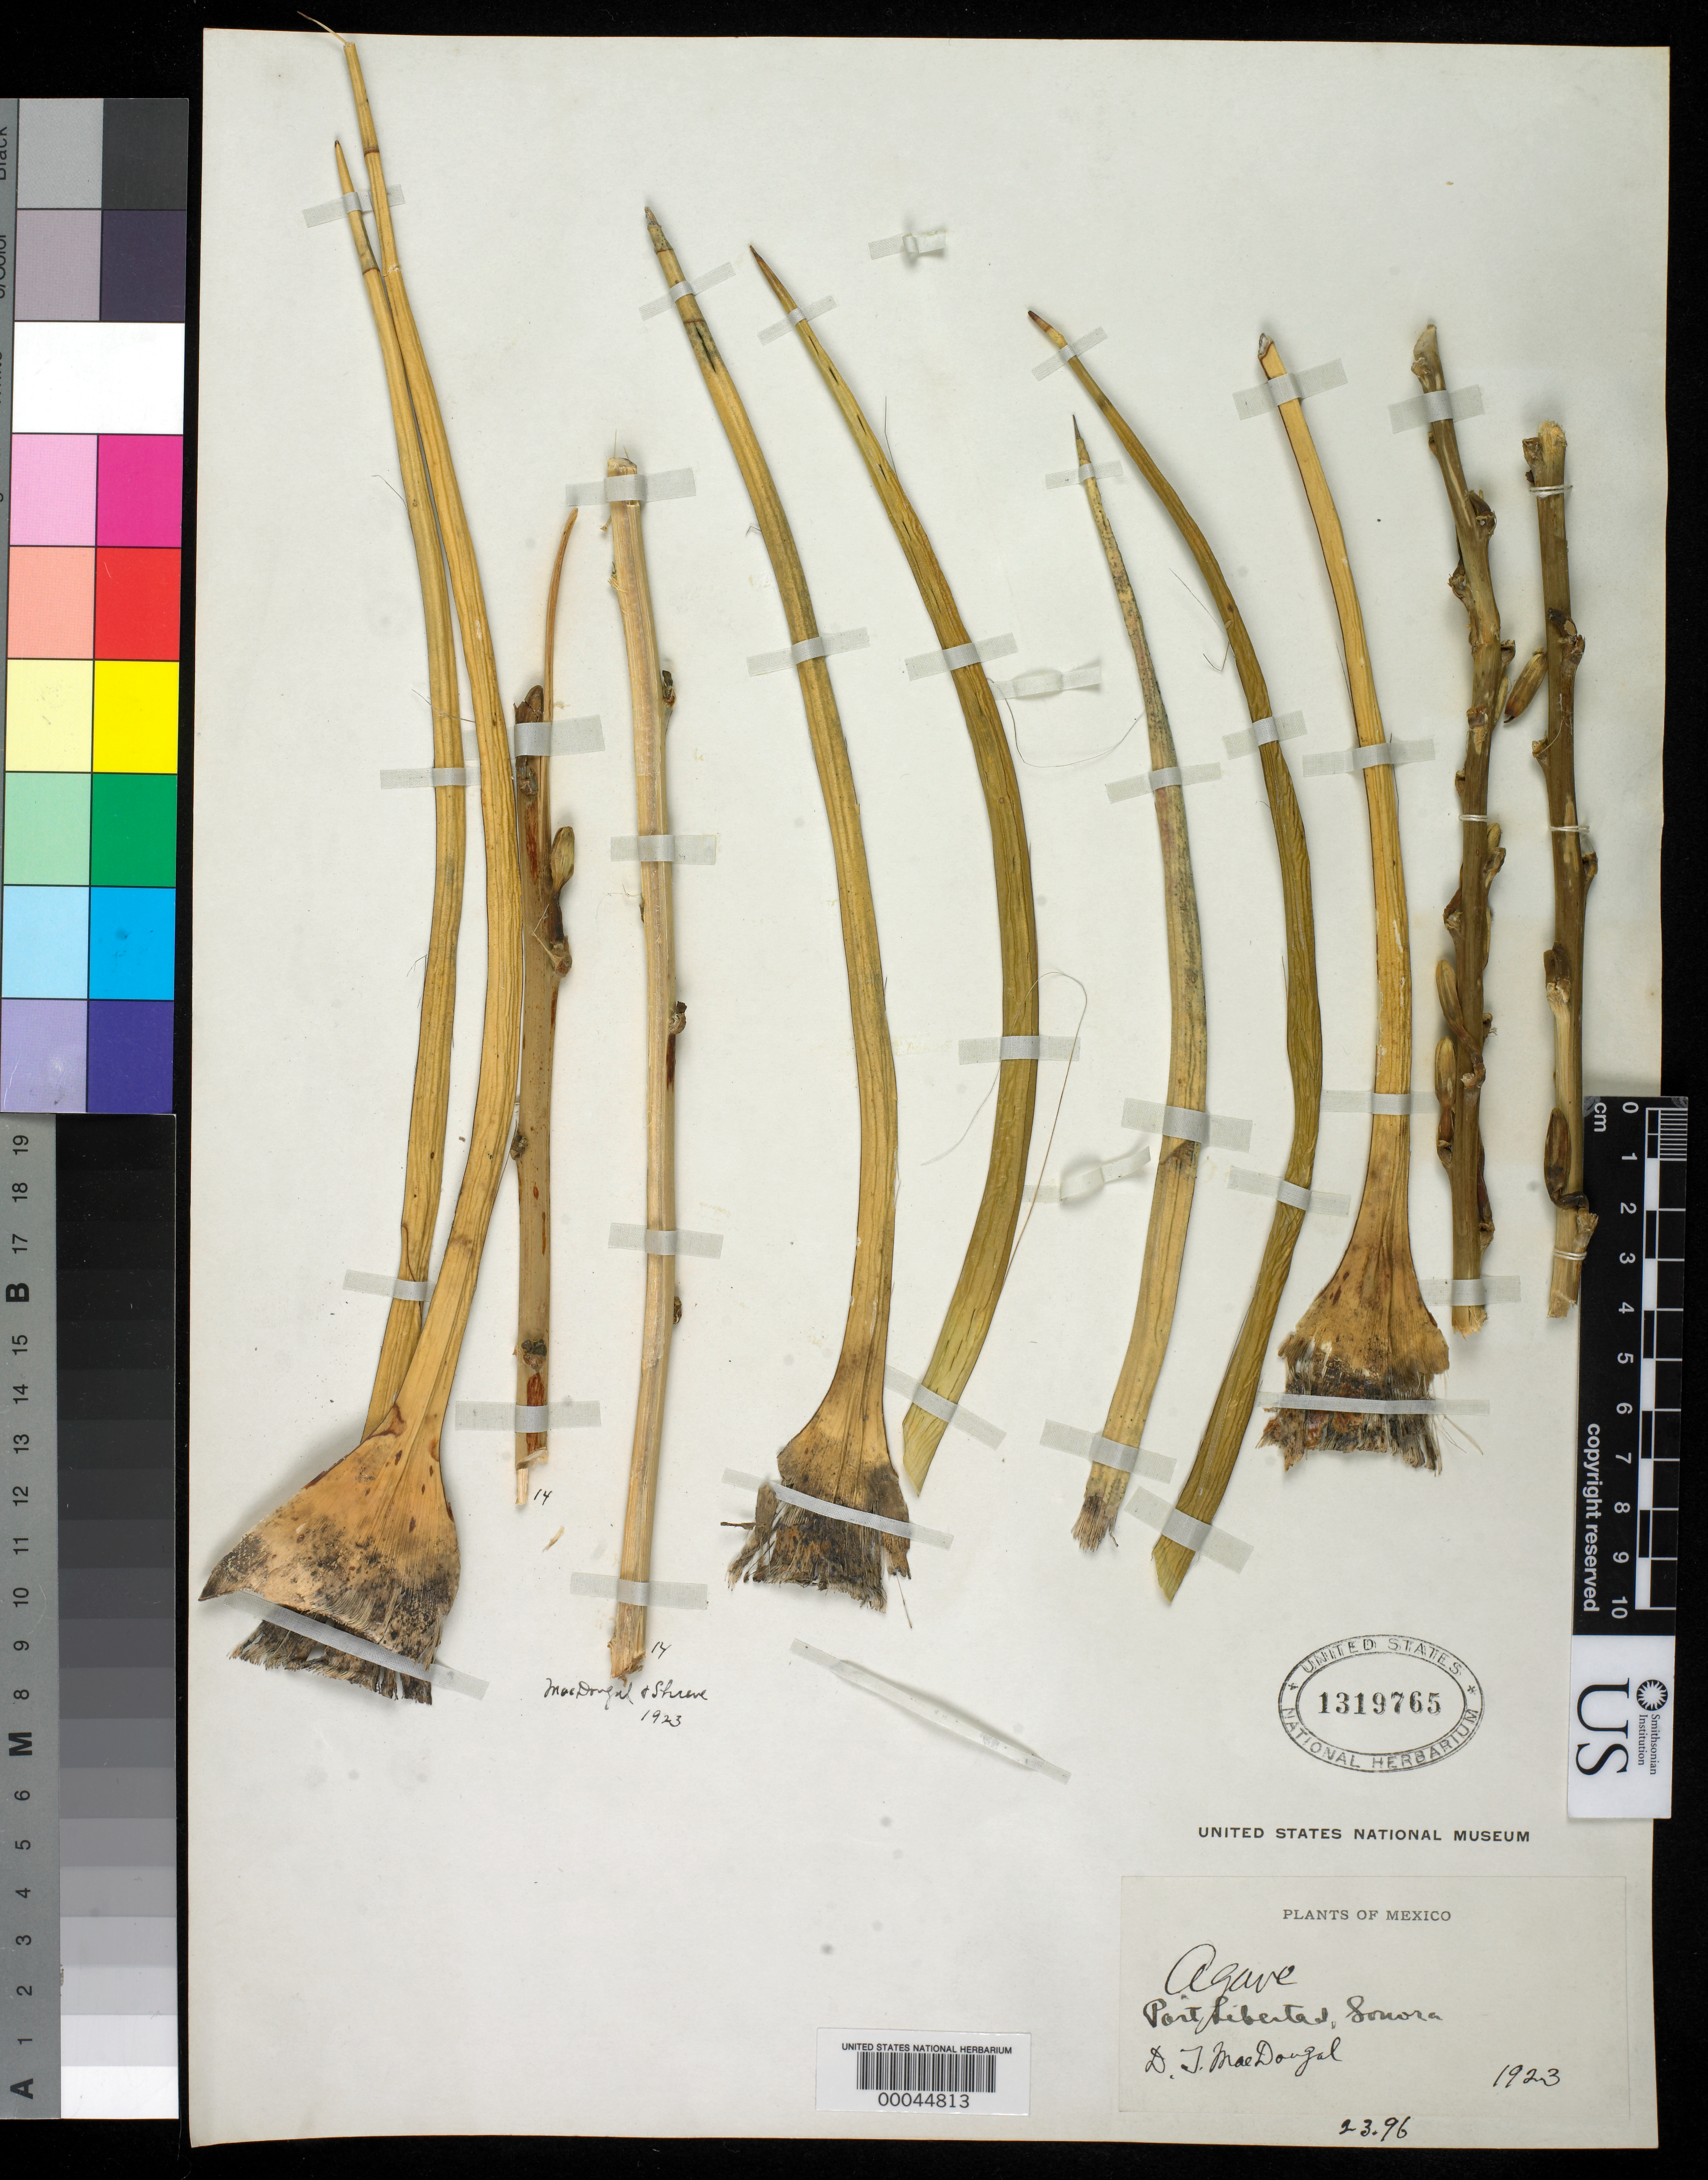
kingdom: Plantae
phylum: Tracheophyta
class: Liliopsida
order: Asparagales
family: Asparagaceae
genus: Agave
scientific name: Agave schottii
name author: Engelm.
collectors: D. T. MacDougal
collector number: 23.96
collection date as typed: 1923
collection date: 1923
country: Mexico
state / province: Sonora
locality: Port libertad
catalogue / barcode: US 1319765